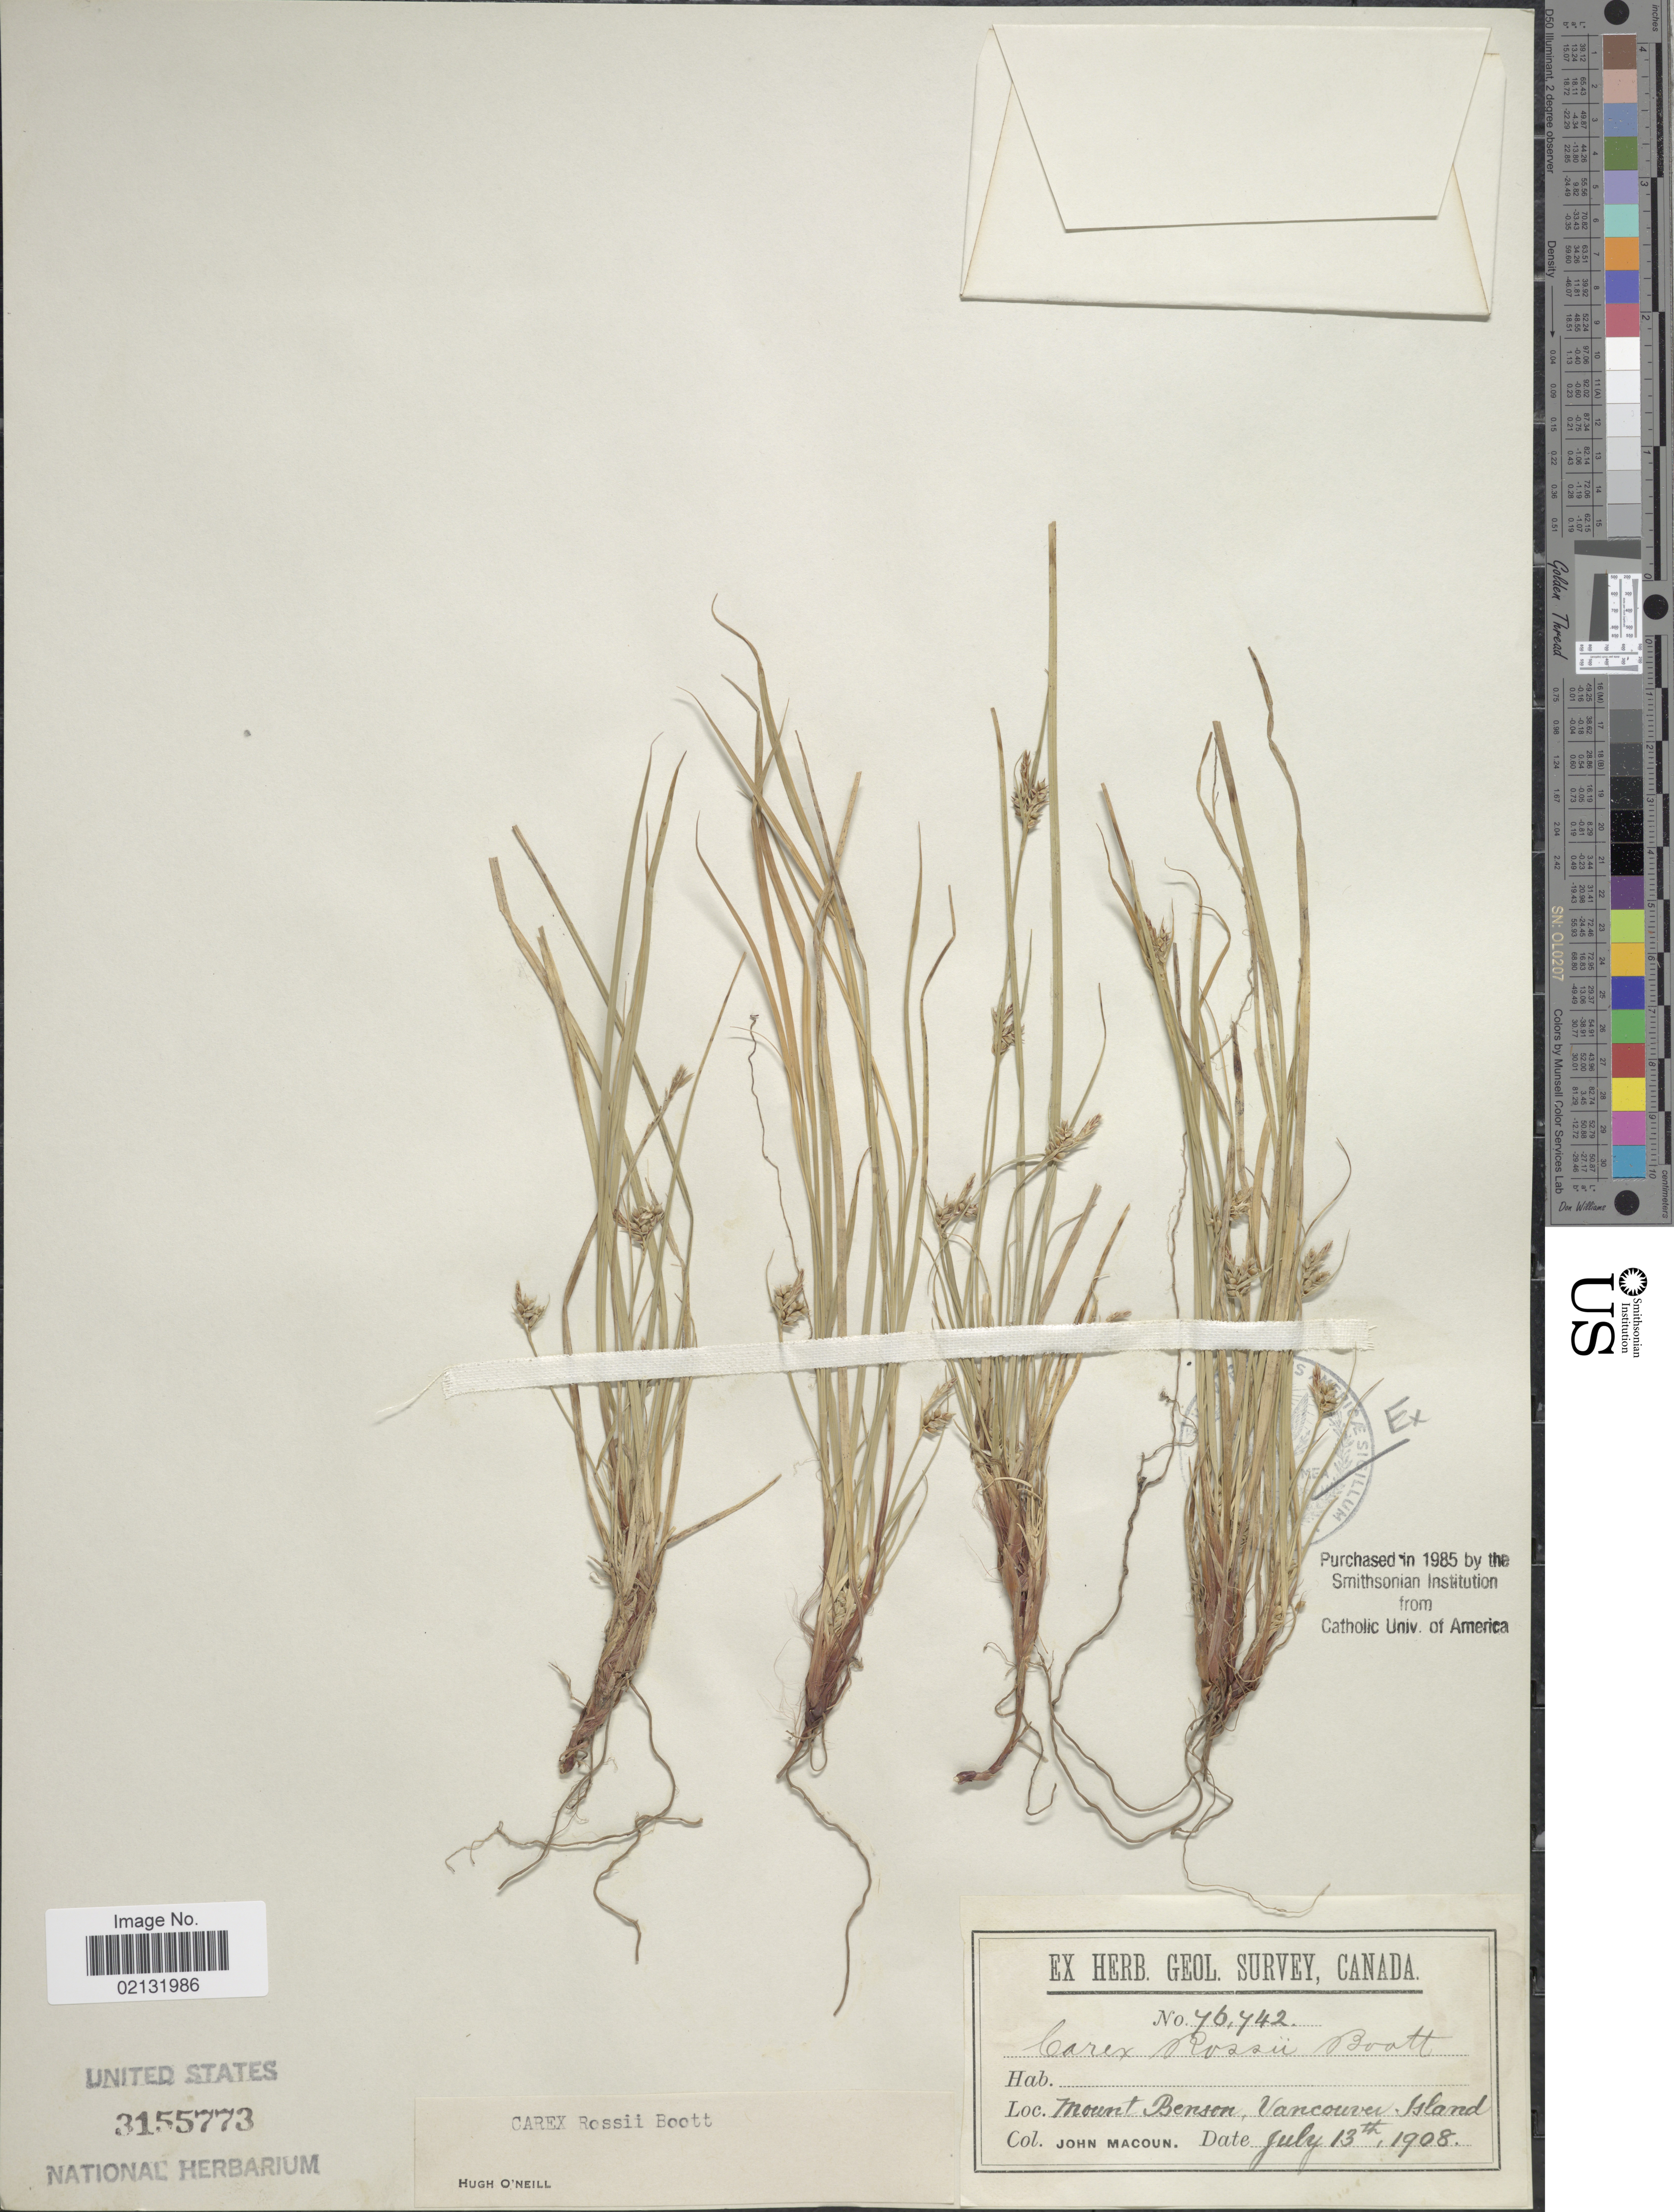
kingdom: Plantae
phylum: Tracheophyta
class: Liliopsida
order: Poales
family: Cyperaceae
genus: Carex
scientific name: Carex rossii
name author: Boott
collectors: J. Macoun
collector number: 76742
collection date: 1908-07-13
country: Canada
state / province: British Columbia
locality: Mount Benson, Vancouver Island.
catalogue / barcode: US 3155773